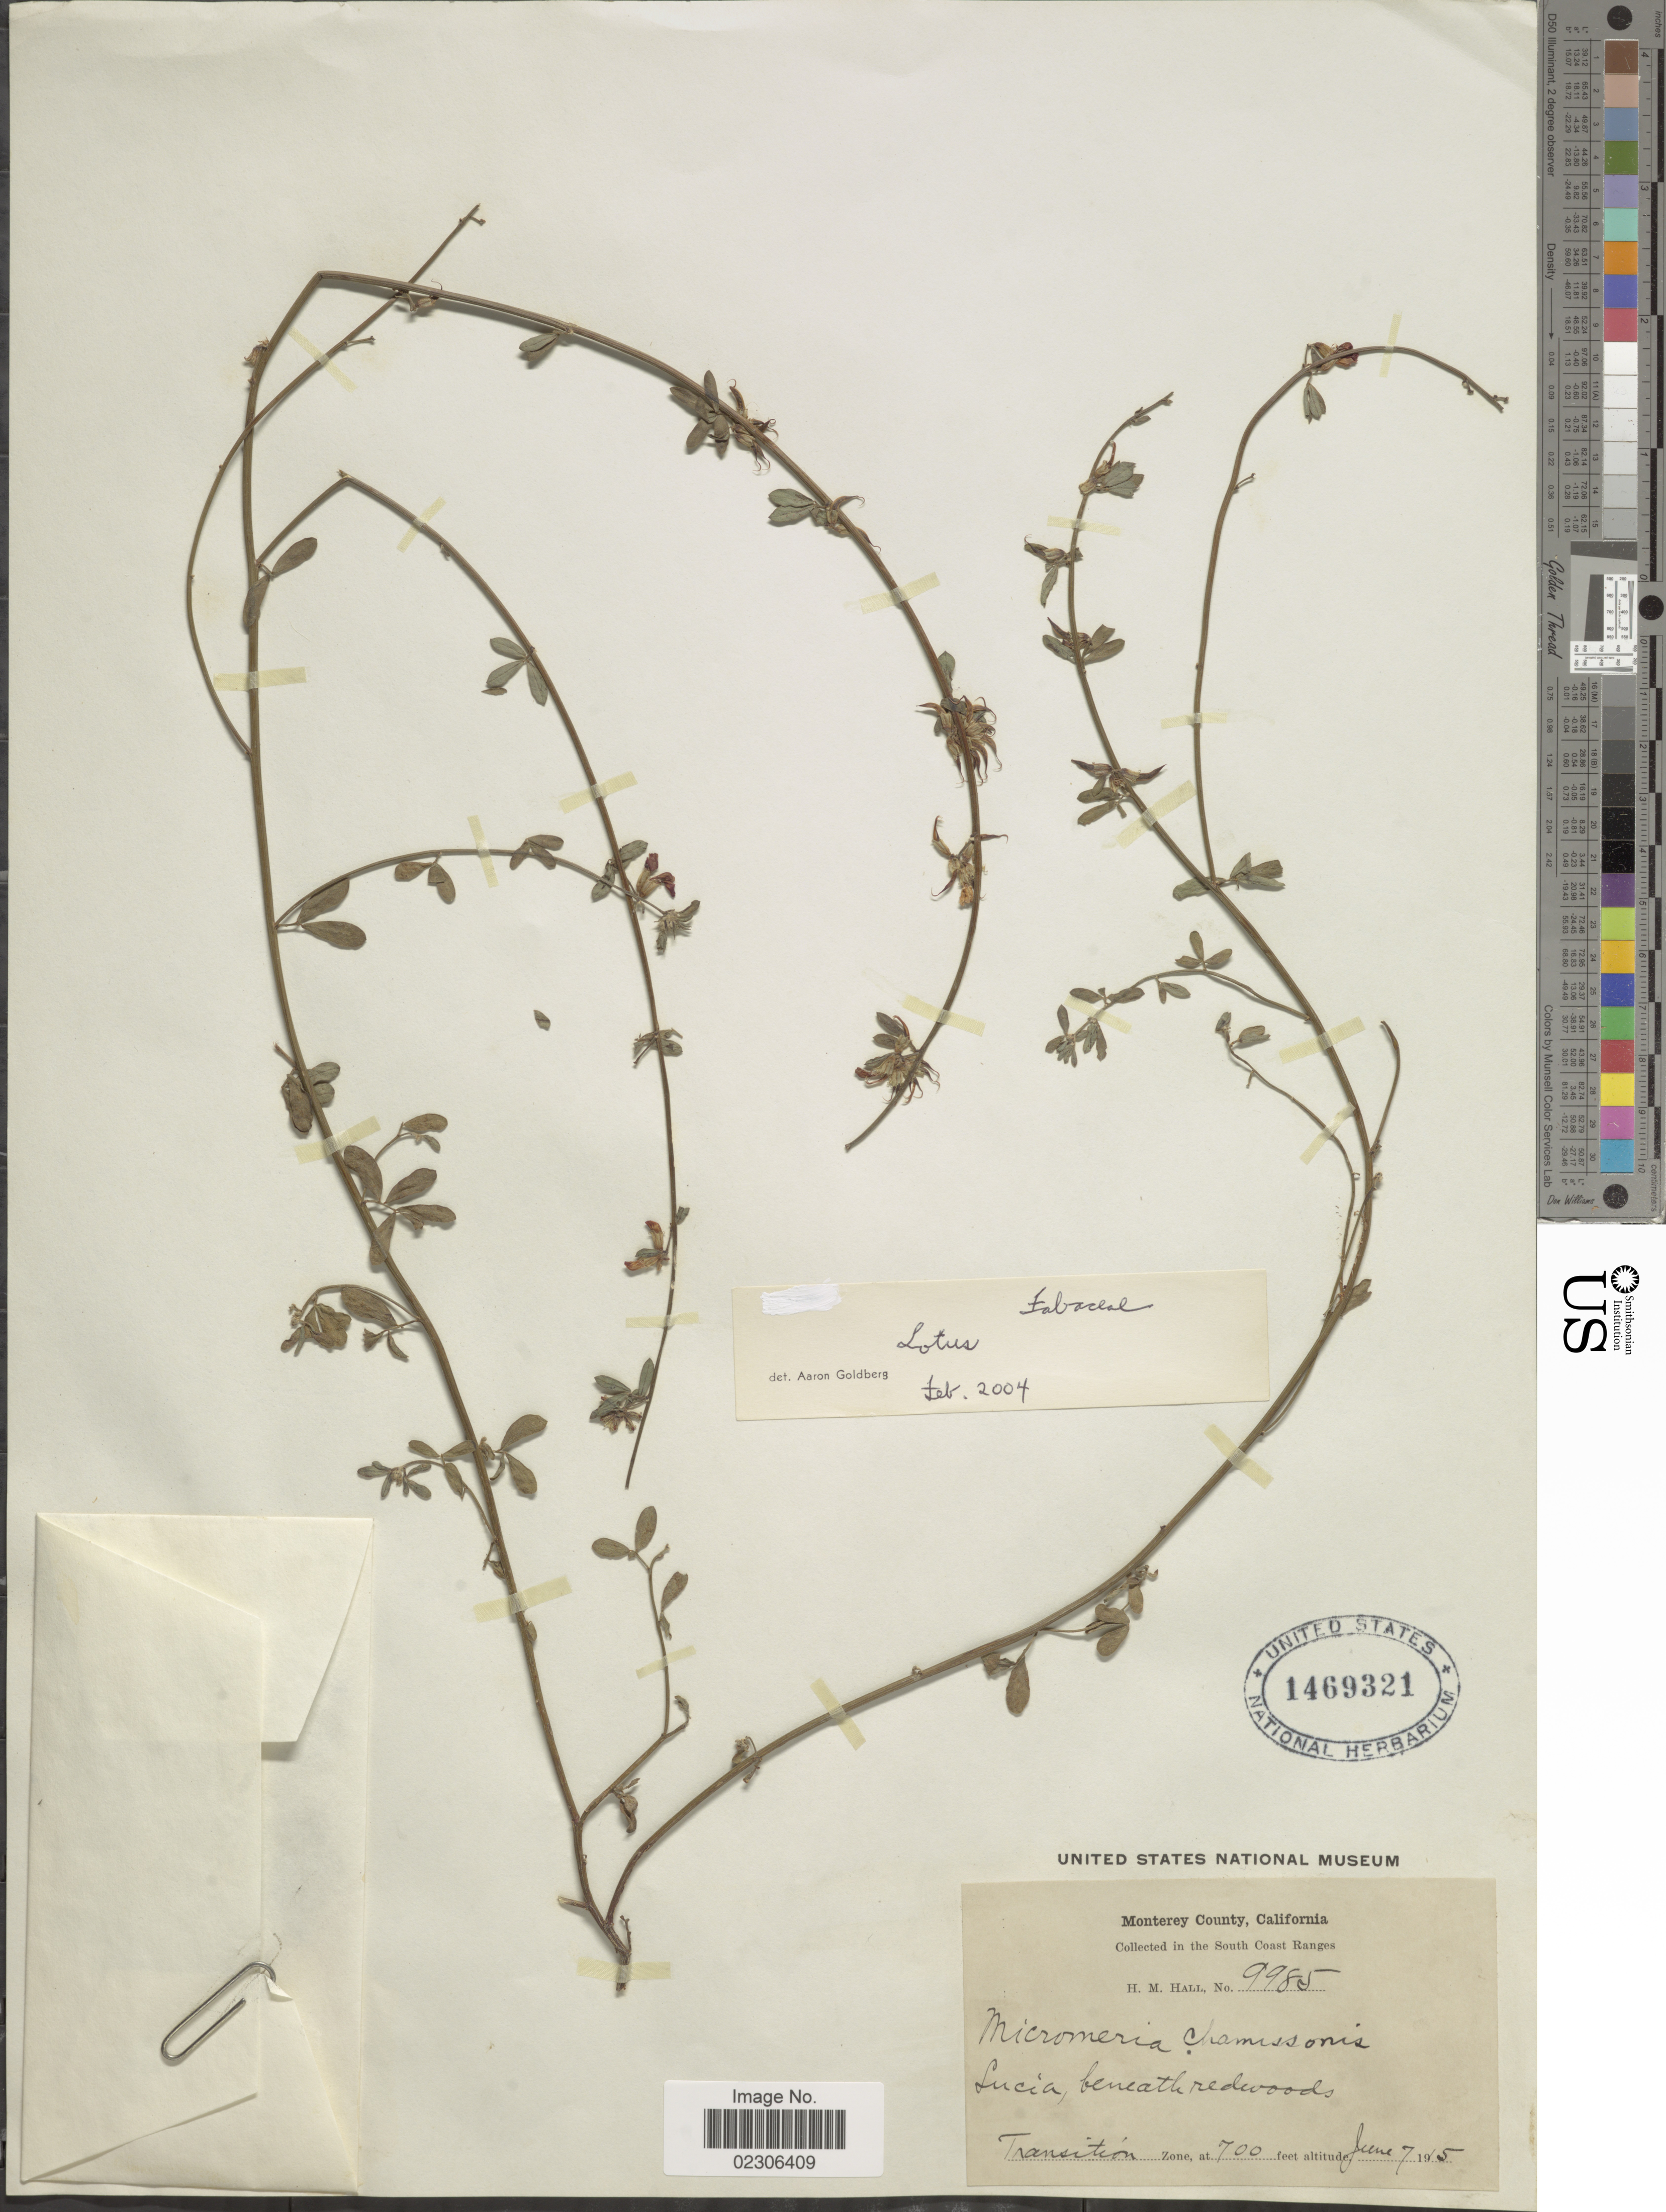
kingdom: Plantae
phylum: Tracheophyta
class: Magnoliopsida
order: Fabales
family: Fabaceae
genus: Lotus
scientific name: Lotus sp.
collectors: H. M. Hall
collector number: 9985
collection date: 1915-06-07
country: United States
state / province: California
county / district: Monterey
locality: Monterey County, California, In the Southk Coast Ranges, Lucia, beneath redwoods, Transition Zone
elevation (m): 213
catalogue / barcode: US 1469321